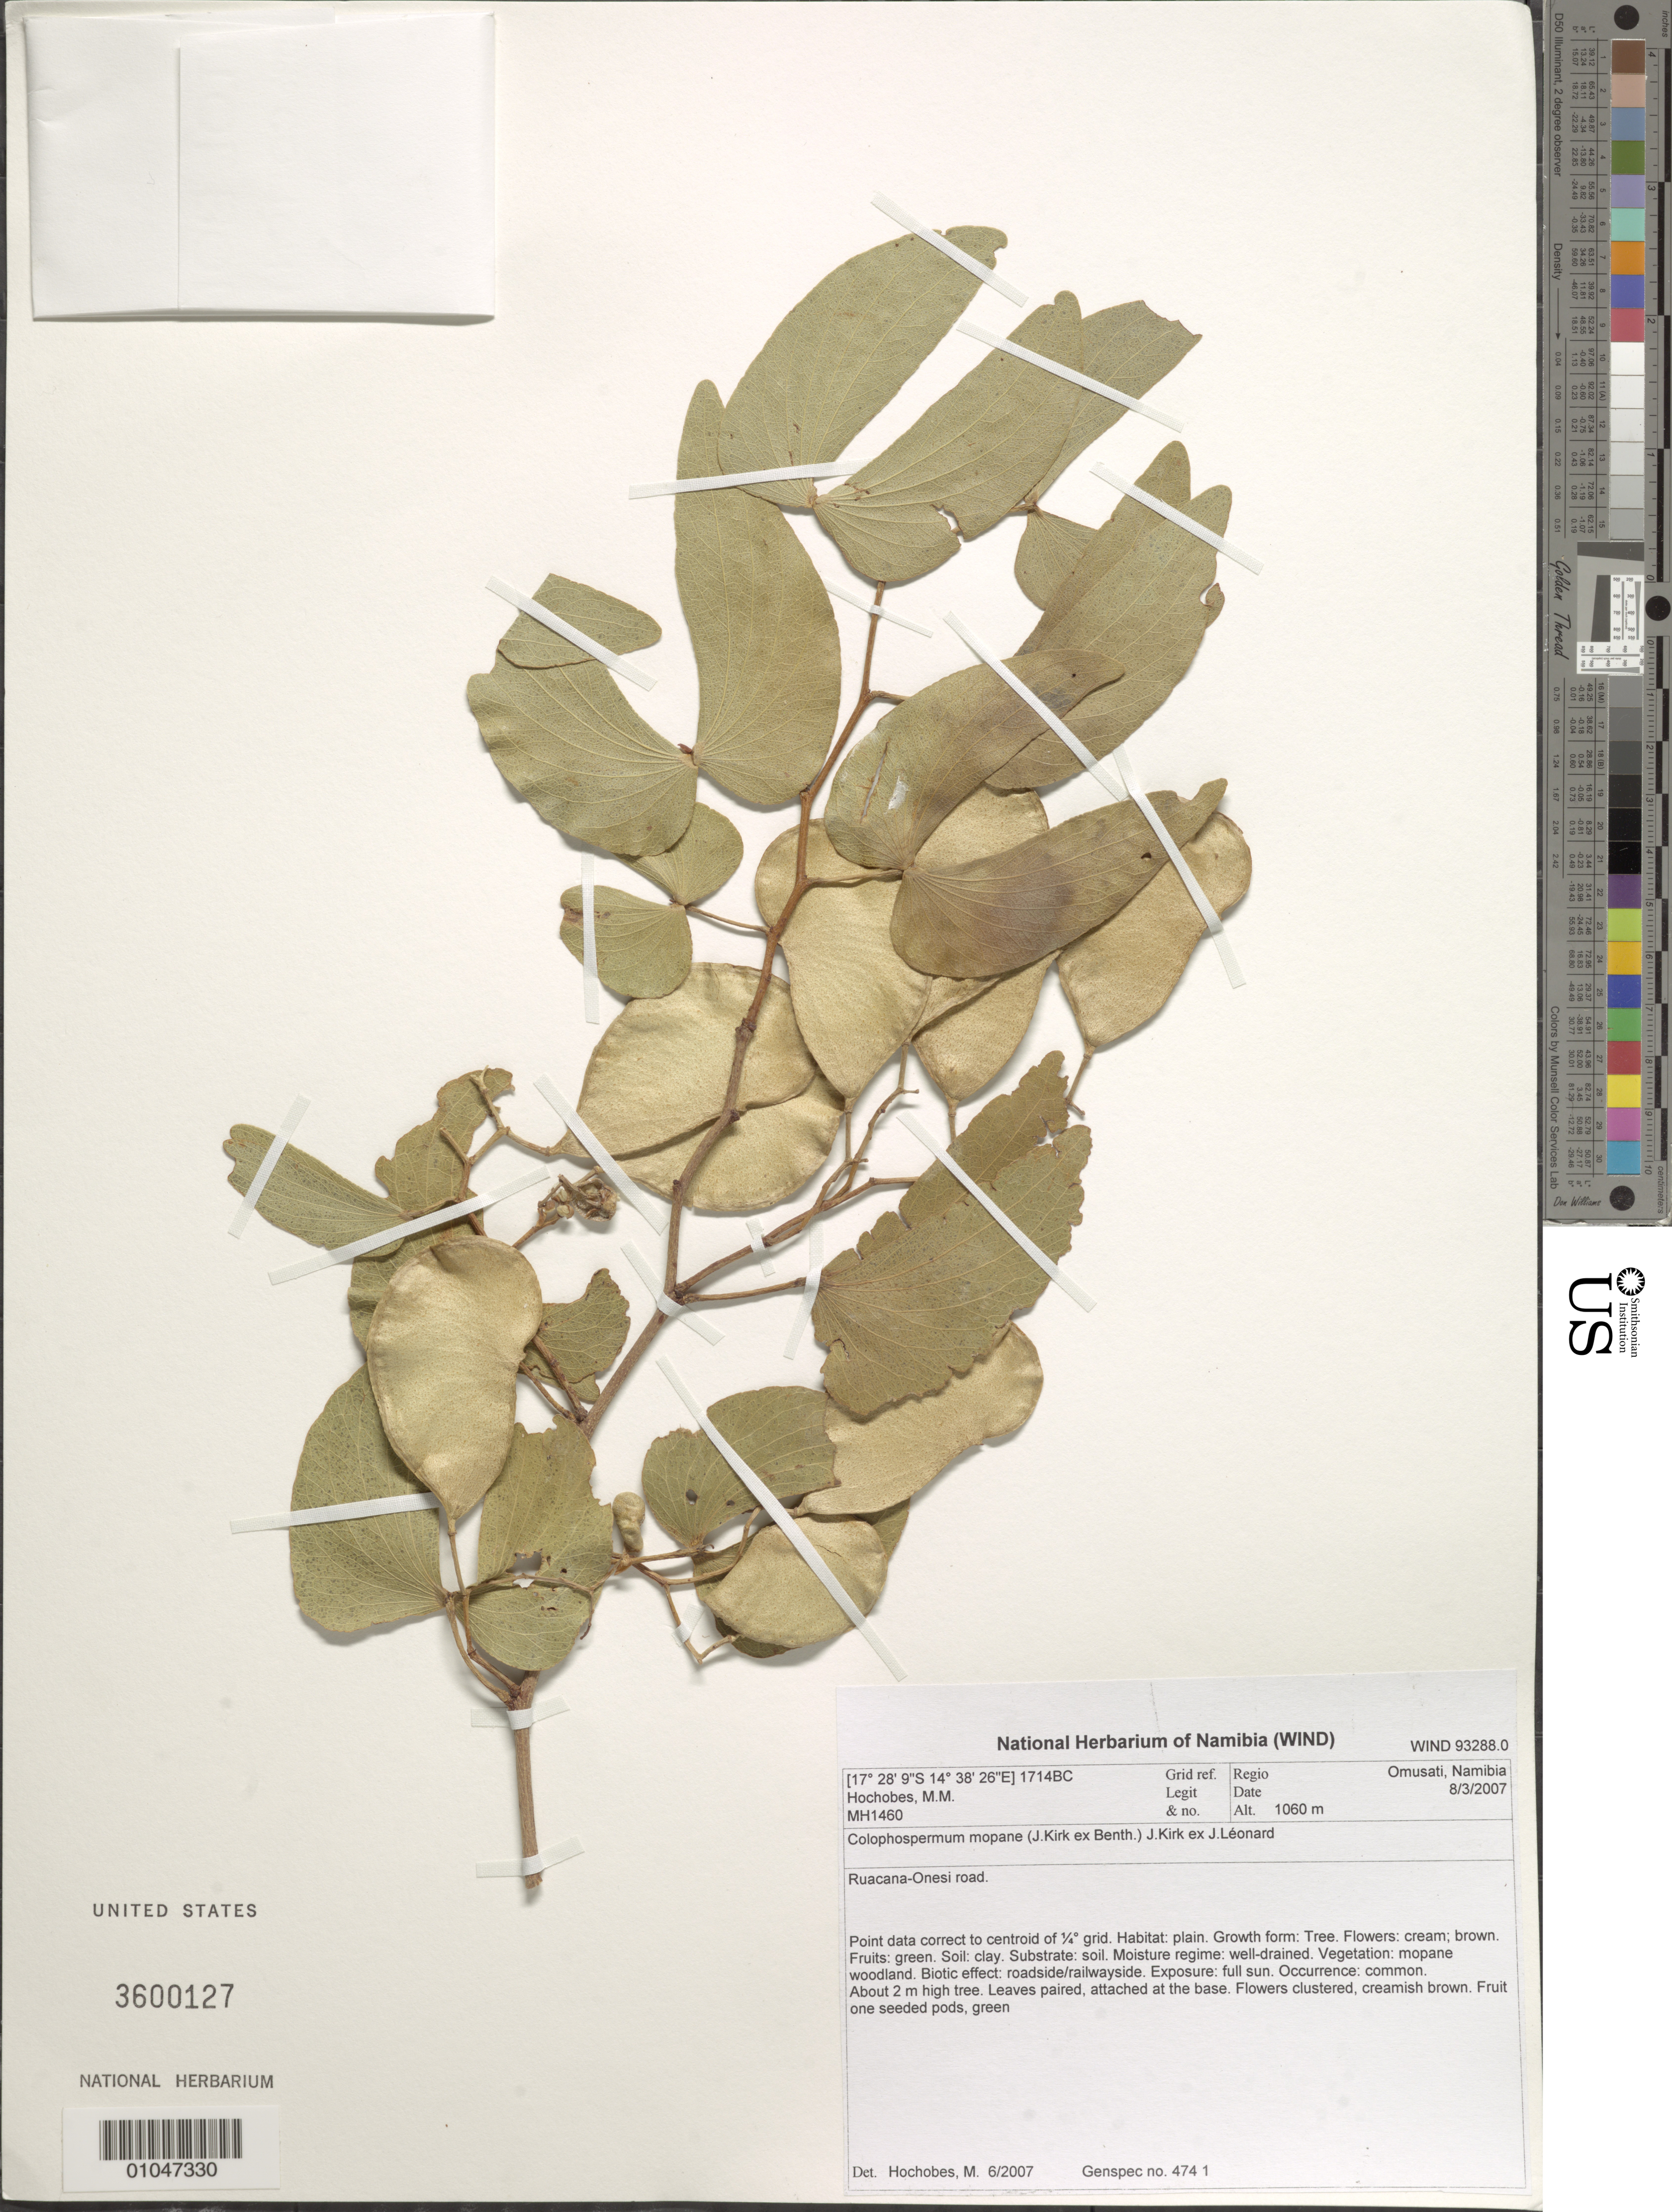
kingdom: Plantae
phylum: Tracheophyta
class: Magnoliopsida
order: Fabales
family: Fabaceae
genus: Colophospermum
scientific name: Colophospermum mopane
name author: (J. Kirk ex Benth.) J. Léonard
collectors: M. Hochobes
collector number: MH1460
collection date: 2007-03-08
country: Namibia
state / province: Omusati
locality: Ruacana-Onesi road.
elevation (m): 1060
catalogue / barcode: US 3600127